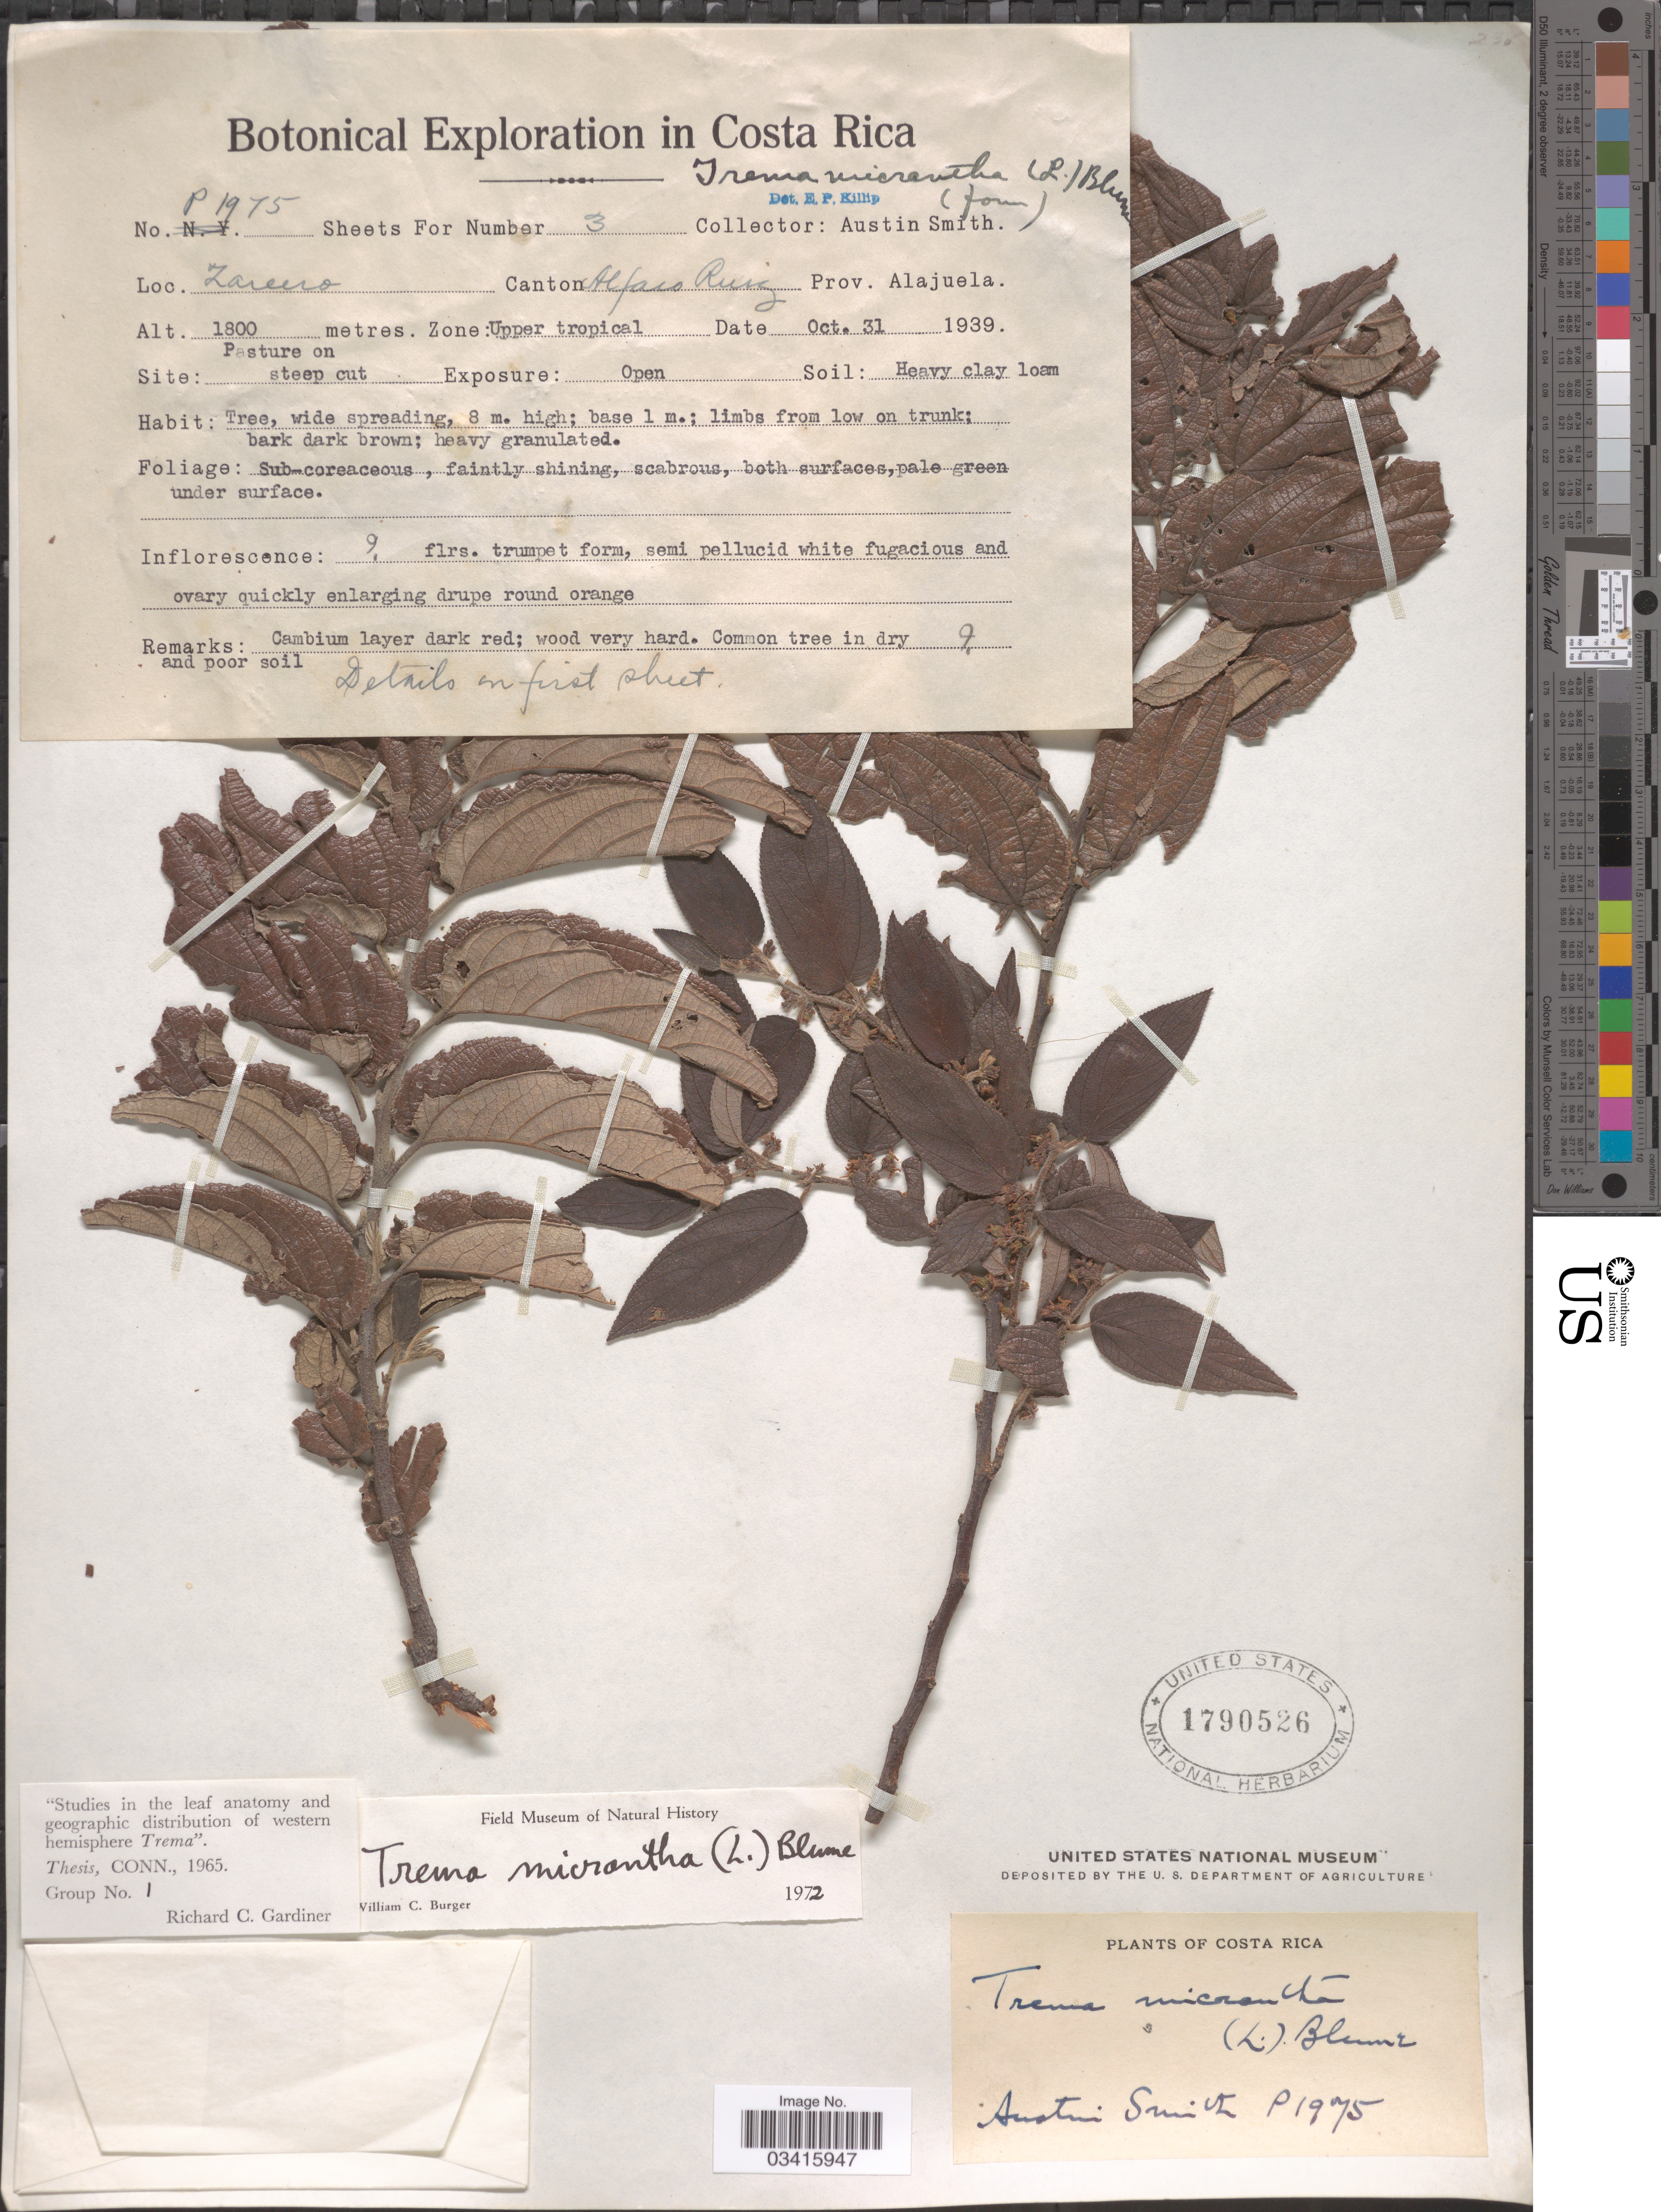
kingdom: Plantae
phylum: Tracheophyta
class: Magnoliopsida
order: Rosales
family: Cannabaceae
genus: Trema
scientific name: Trema micranthum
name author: (L.) Blume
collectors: Aust P. Smith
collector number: P1975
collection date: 1939-10-31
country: Costa Rica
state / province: Alajuela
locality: Zarcero. Canton Alfaro Ruiz. Zone: Upper tropical.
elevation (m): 1800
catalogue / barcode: US 1790526